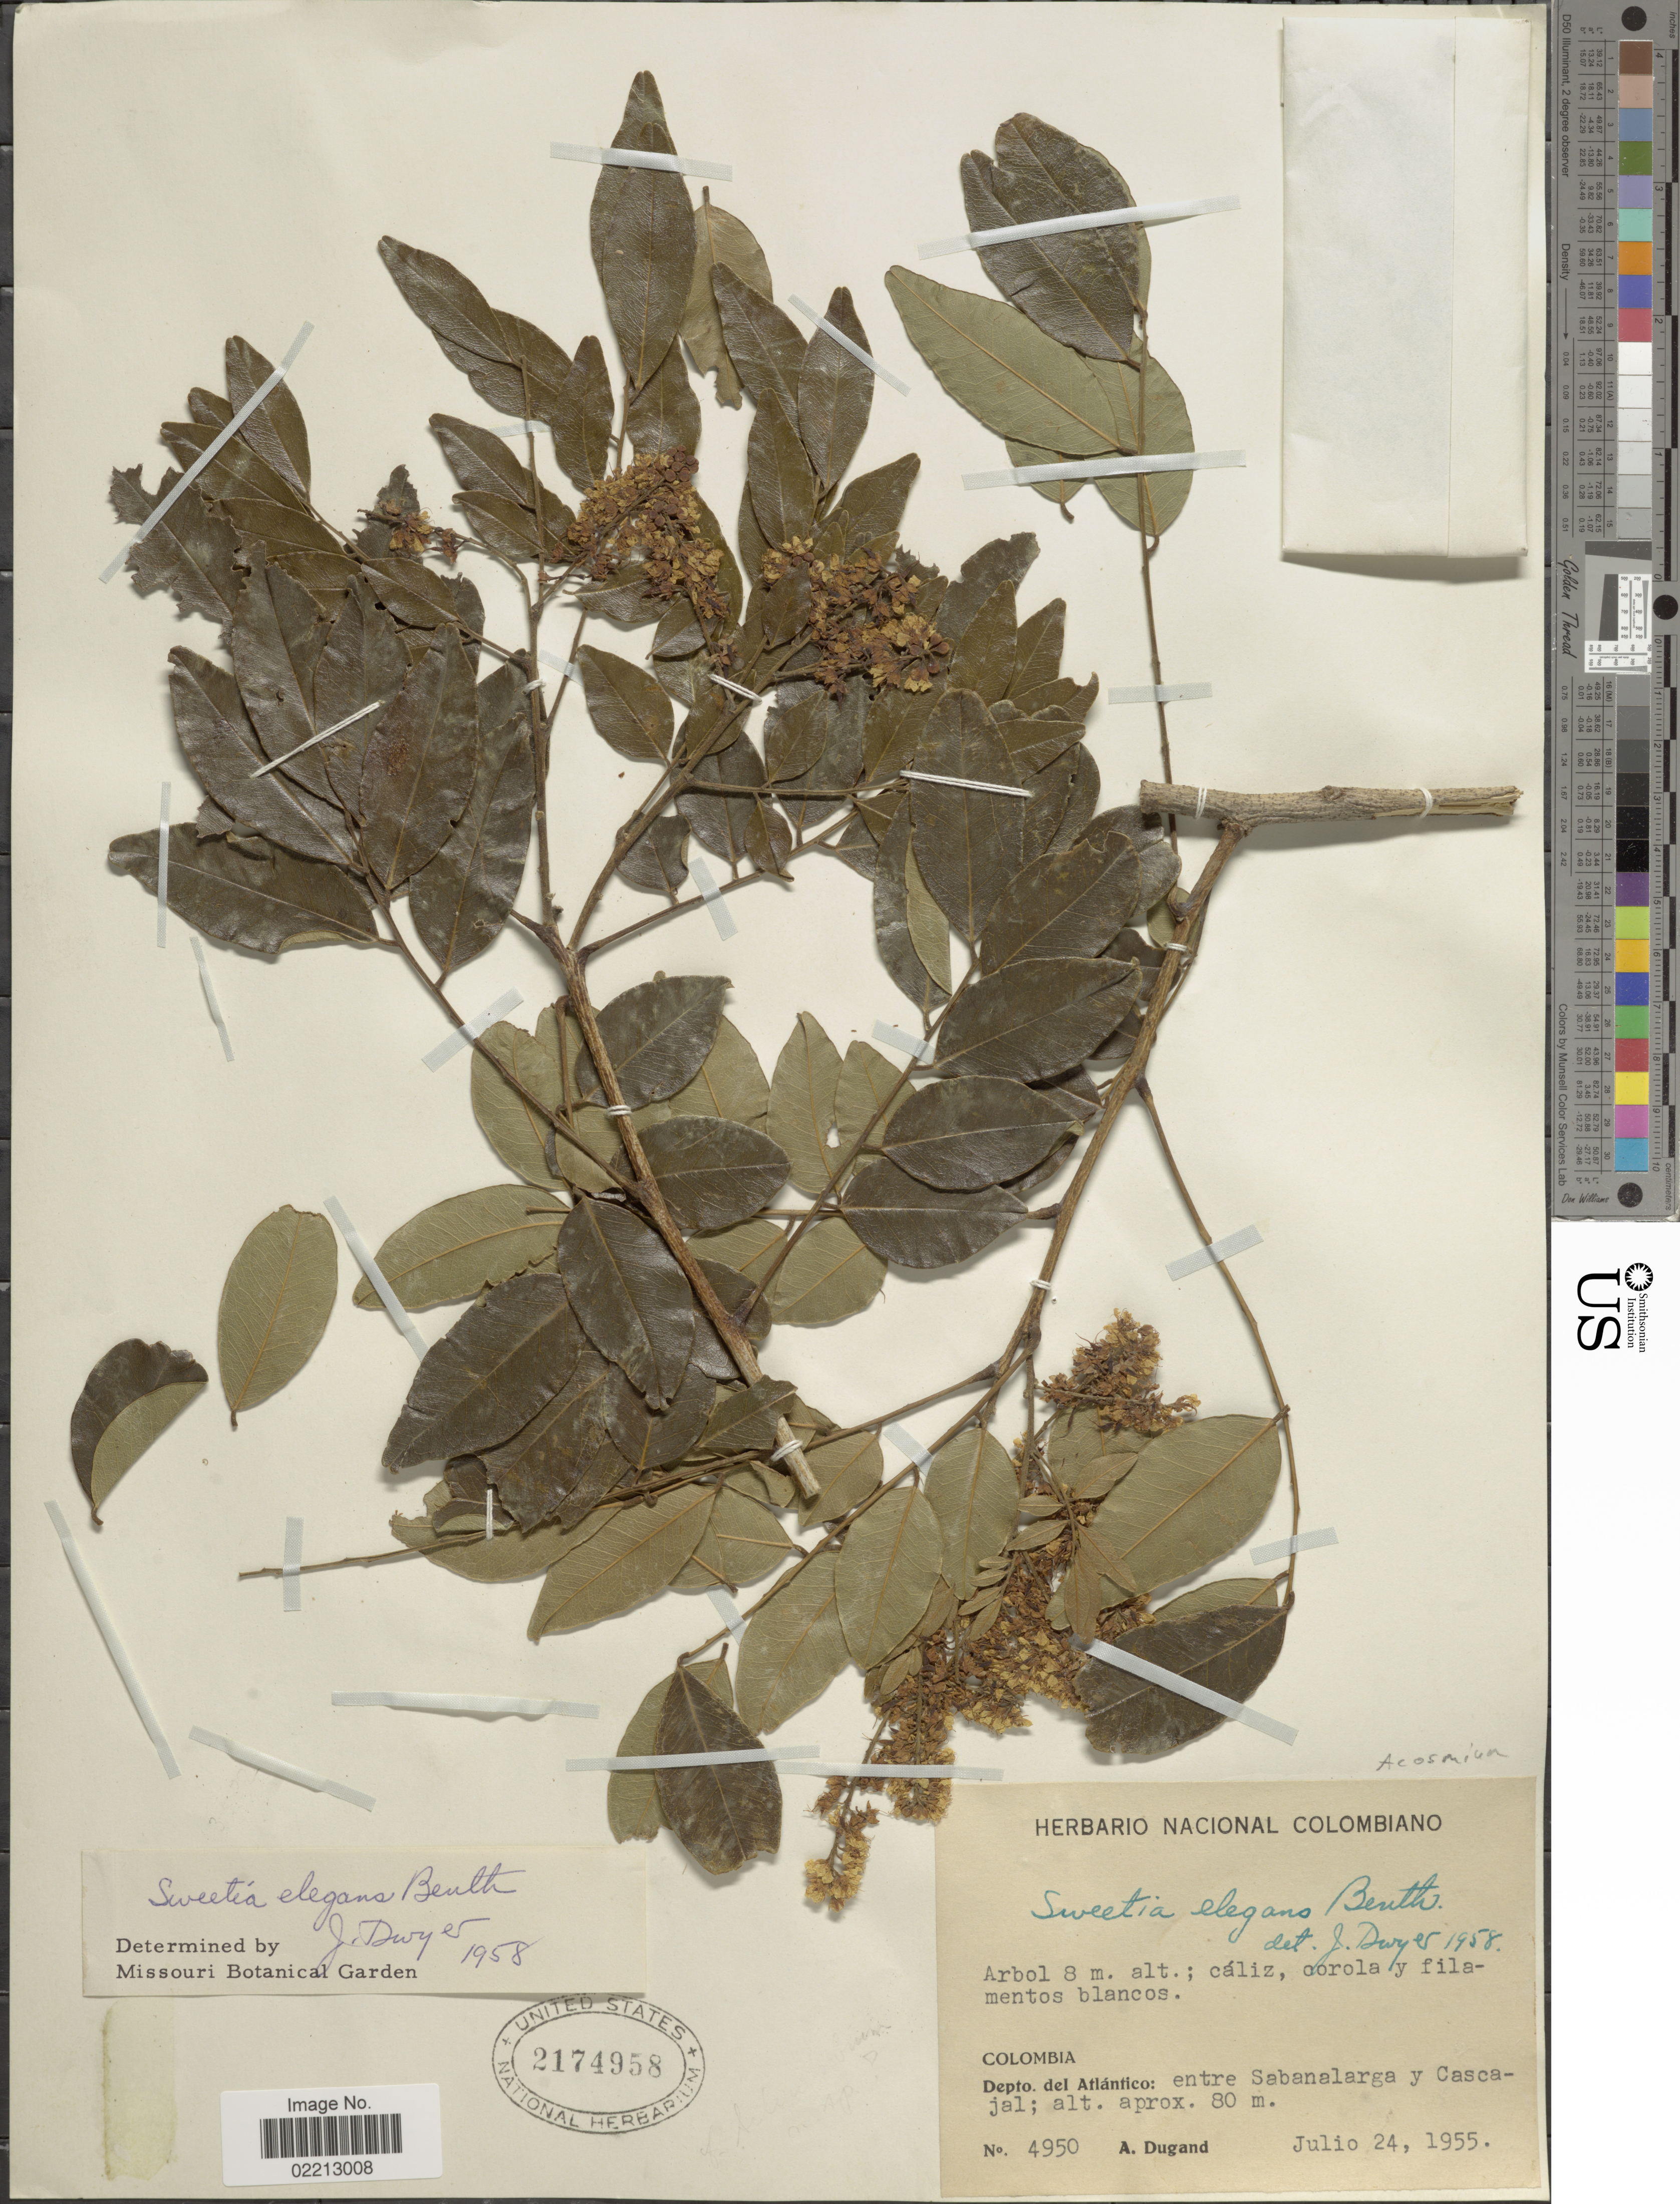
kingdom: Plantae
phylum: Tracheophyta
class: Magnoliopsida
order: Fabales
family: Fabaceae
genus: Acosmium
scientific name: Acosmium elegans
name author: (Mohlenbr.) Yakovlev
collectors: A. Dugand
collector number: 4950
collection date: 1955-07-24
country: Colombia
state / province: Atlántico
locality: Entre Sabanalarga y Cascajal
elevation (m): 80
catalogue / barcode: US 2174958